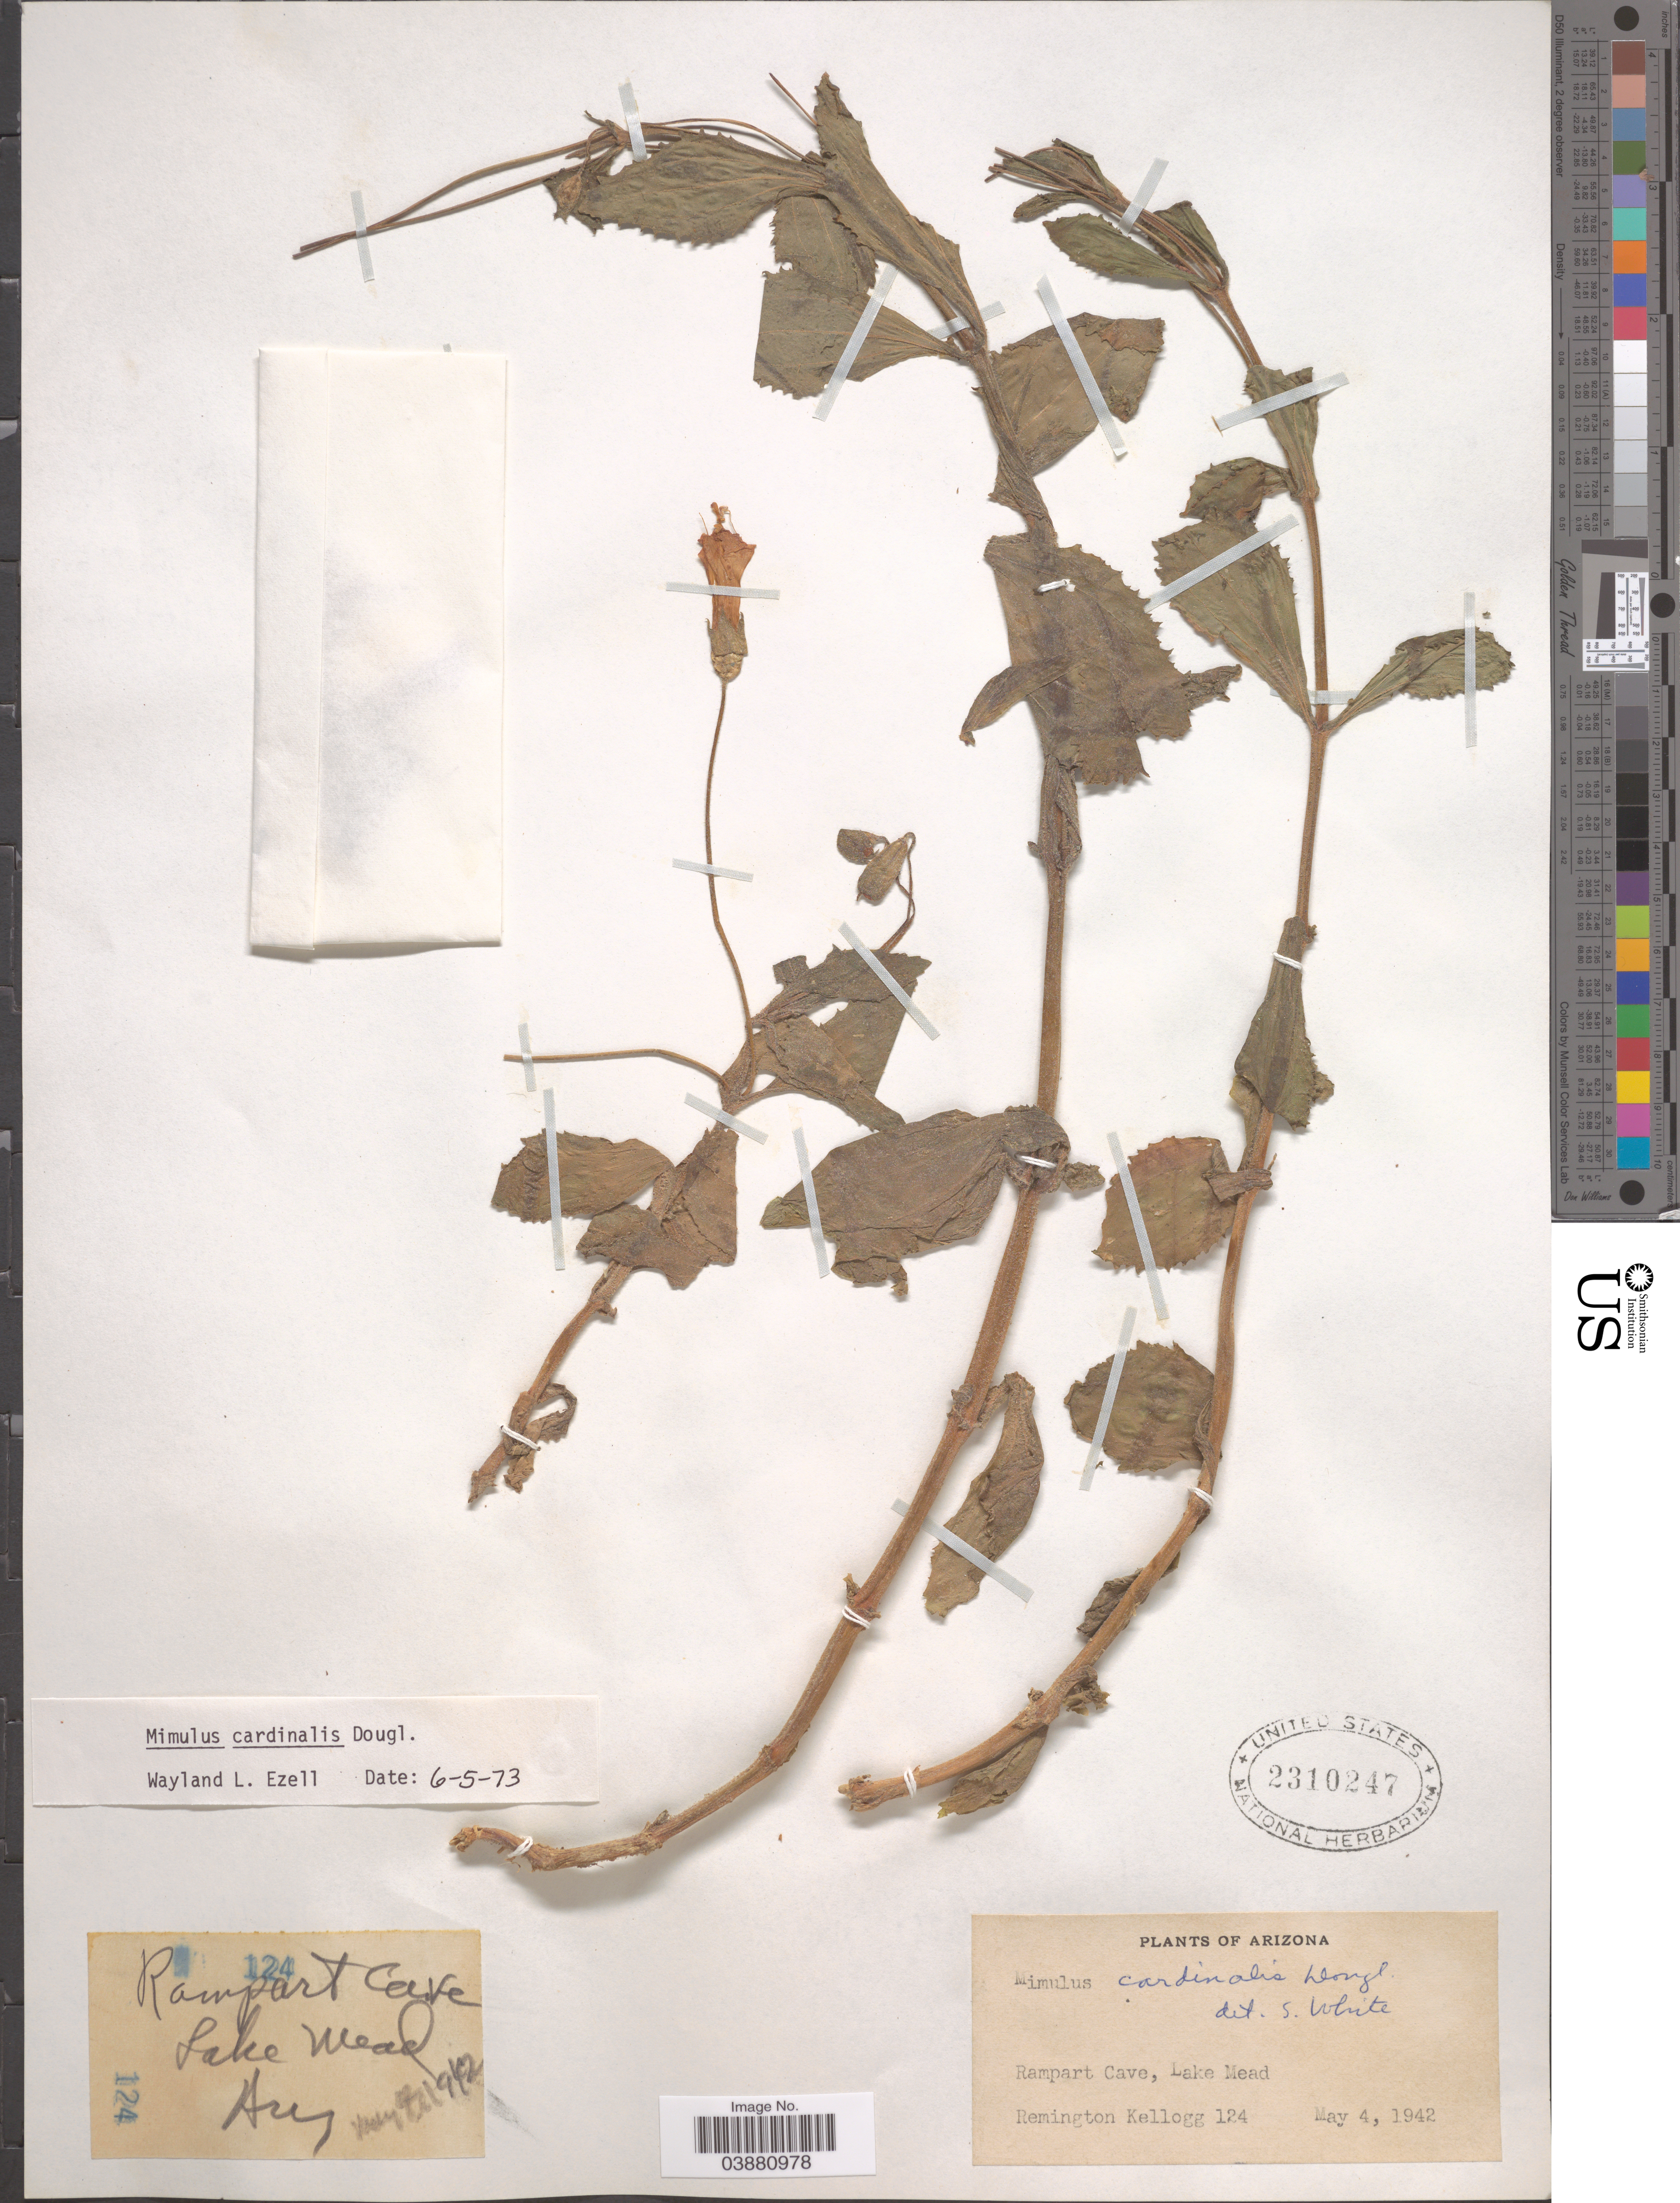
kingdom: Plantae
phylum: Tracheophyta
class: Magnoliopsida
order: Lamiales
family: Phrymaceae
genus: Mimulus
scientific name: Mimulus cardinalis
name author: Douglas ex Benth.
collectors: R. Kellogg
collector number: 124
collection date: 1942-05-04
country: United States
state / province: Arizona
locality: Rampart Cave, Lake Mead.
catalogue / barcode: US 2310247